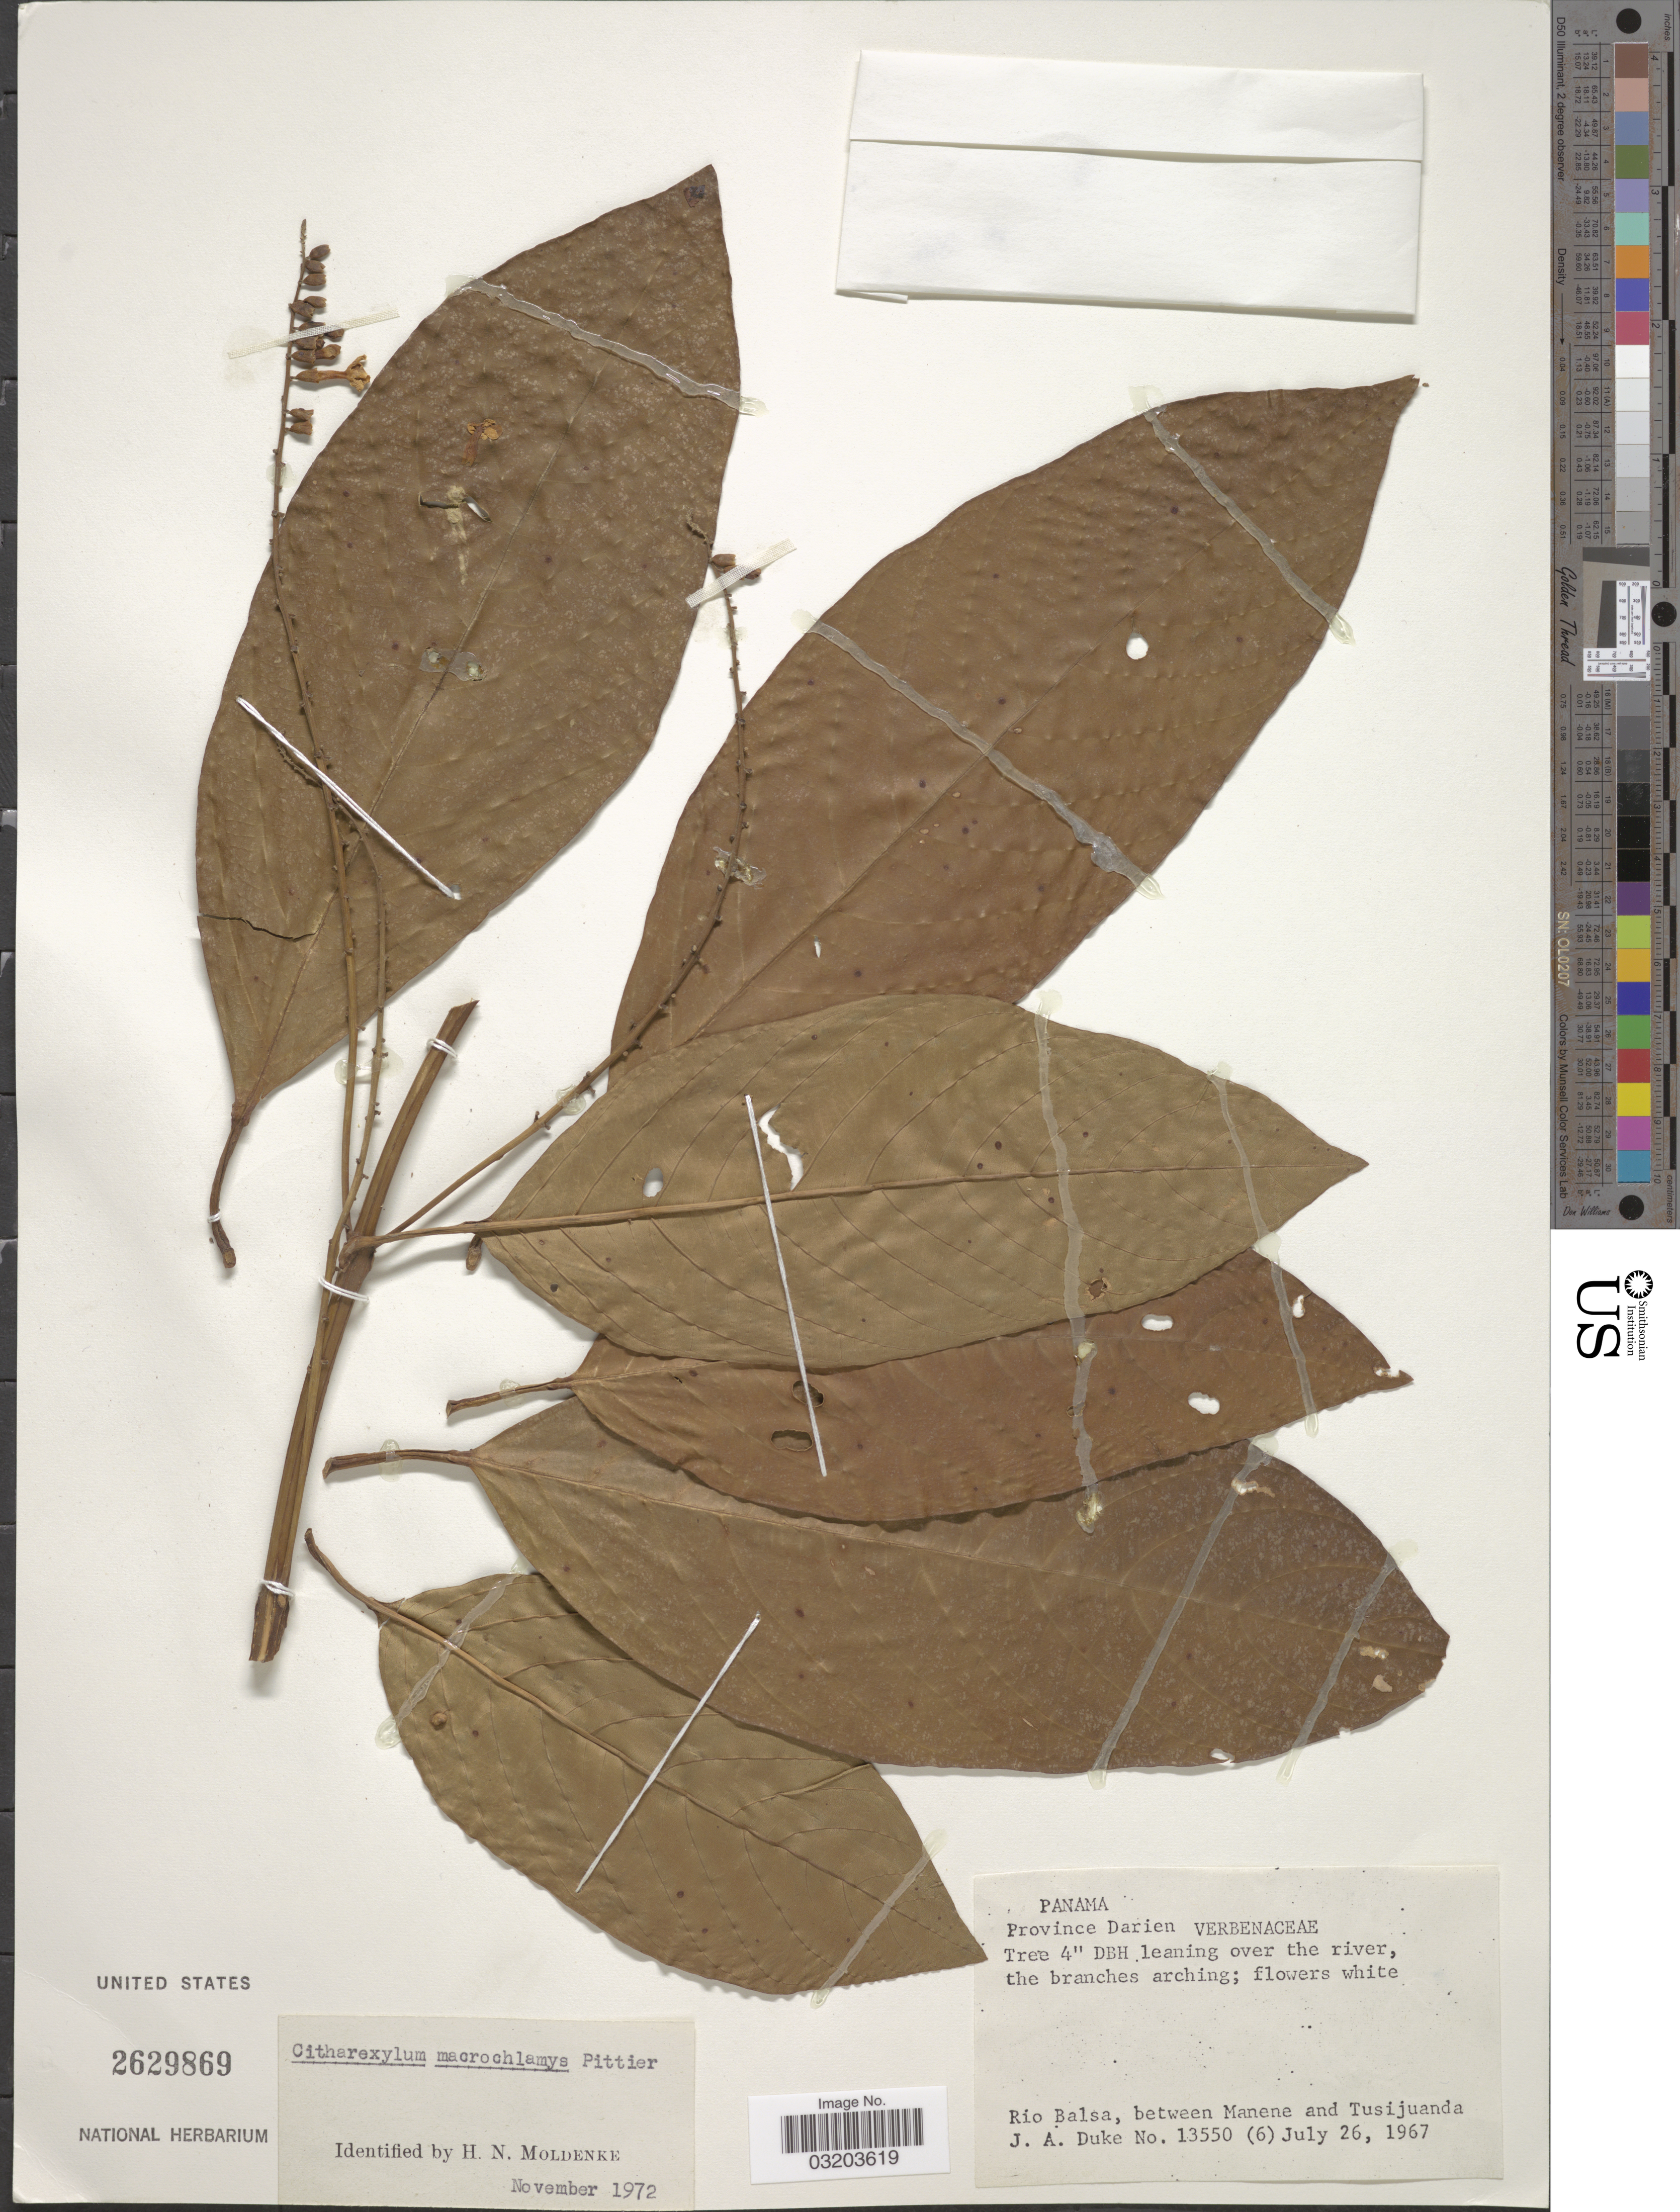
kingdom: Plantae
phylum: Tracheophyta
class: Magnoliopsida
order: Lamiales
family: Verbenaceae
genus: Citharexylum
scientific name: Citharexylum macrochlamys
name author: Pittier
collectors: J. A. Duke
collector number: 13550 (6)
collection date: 1967-07-26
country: Panama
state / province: Darién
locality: Rio Balsa, between Manene and Tusijuanda.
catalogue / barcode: US 2629869